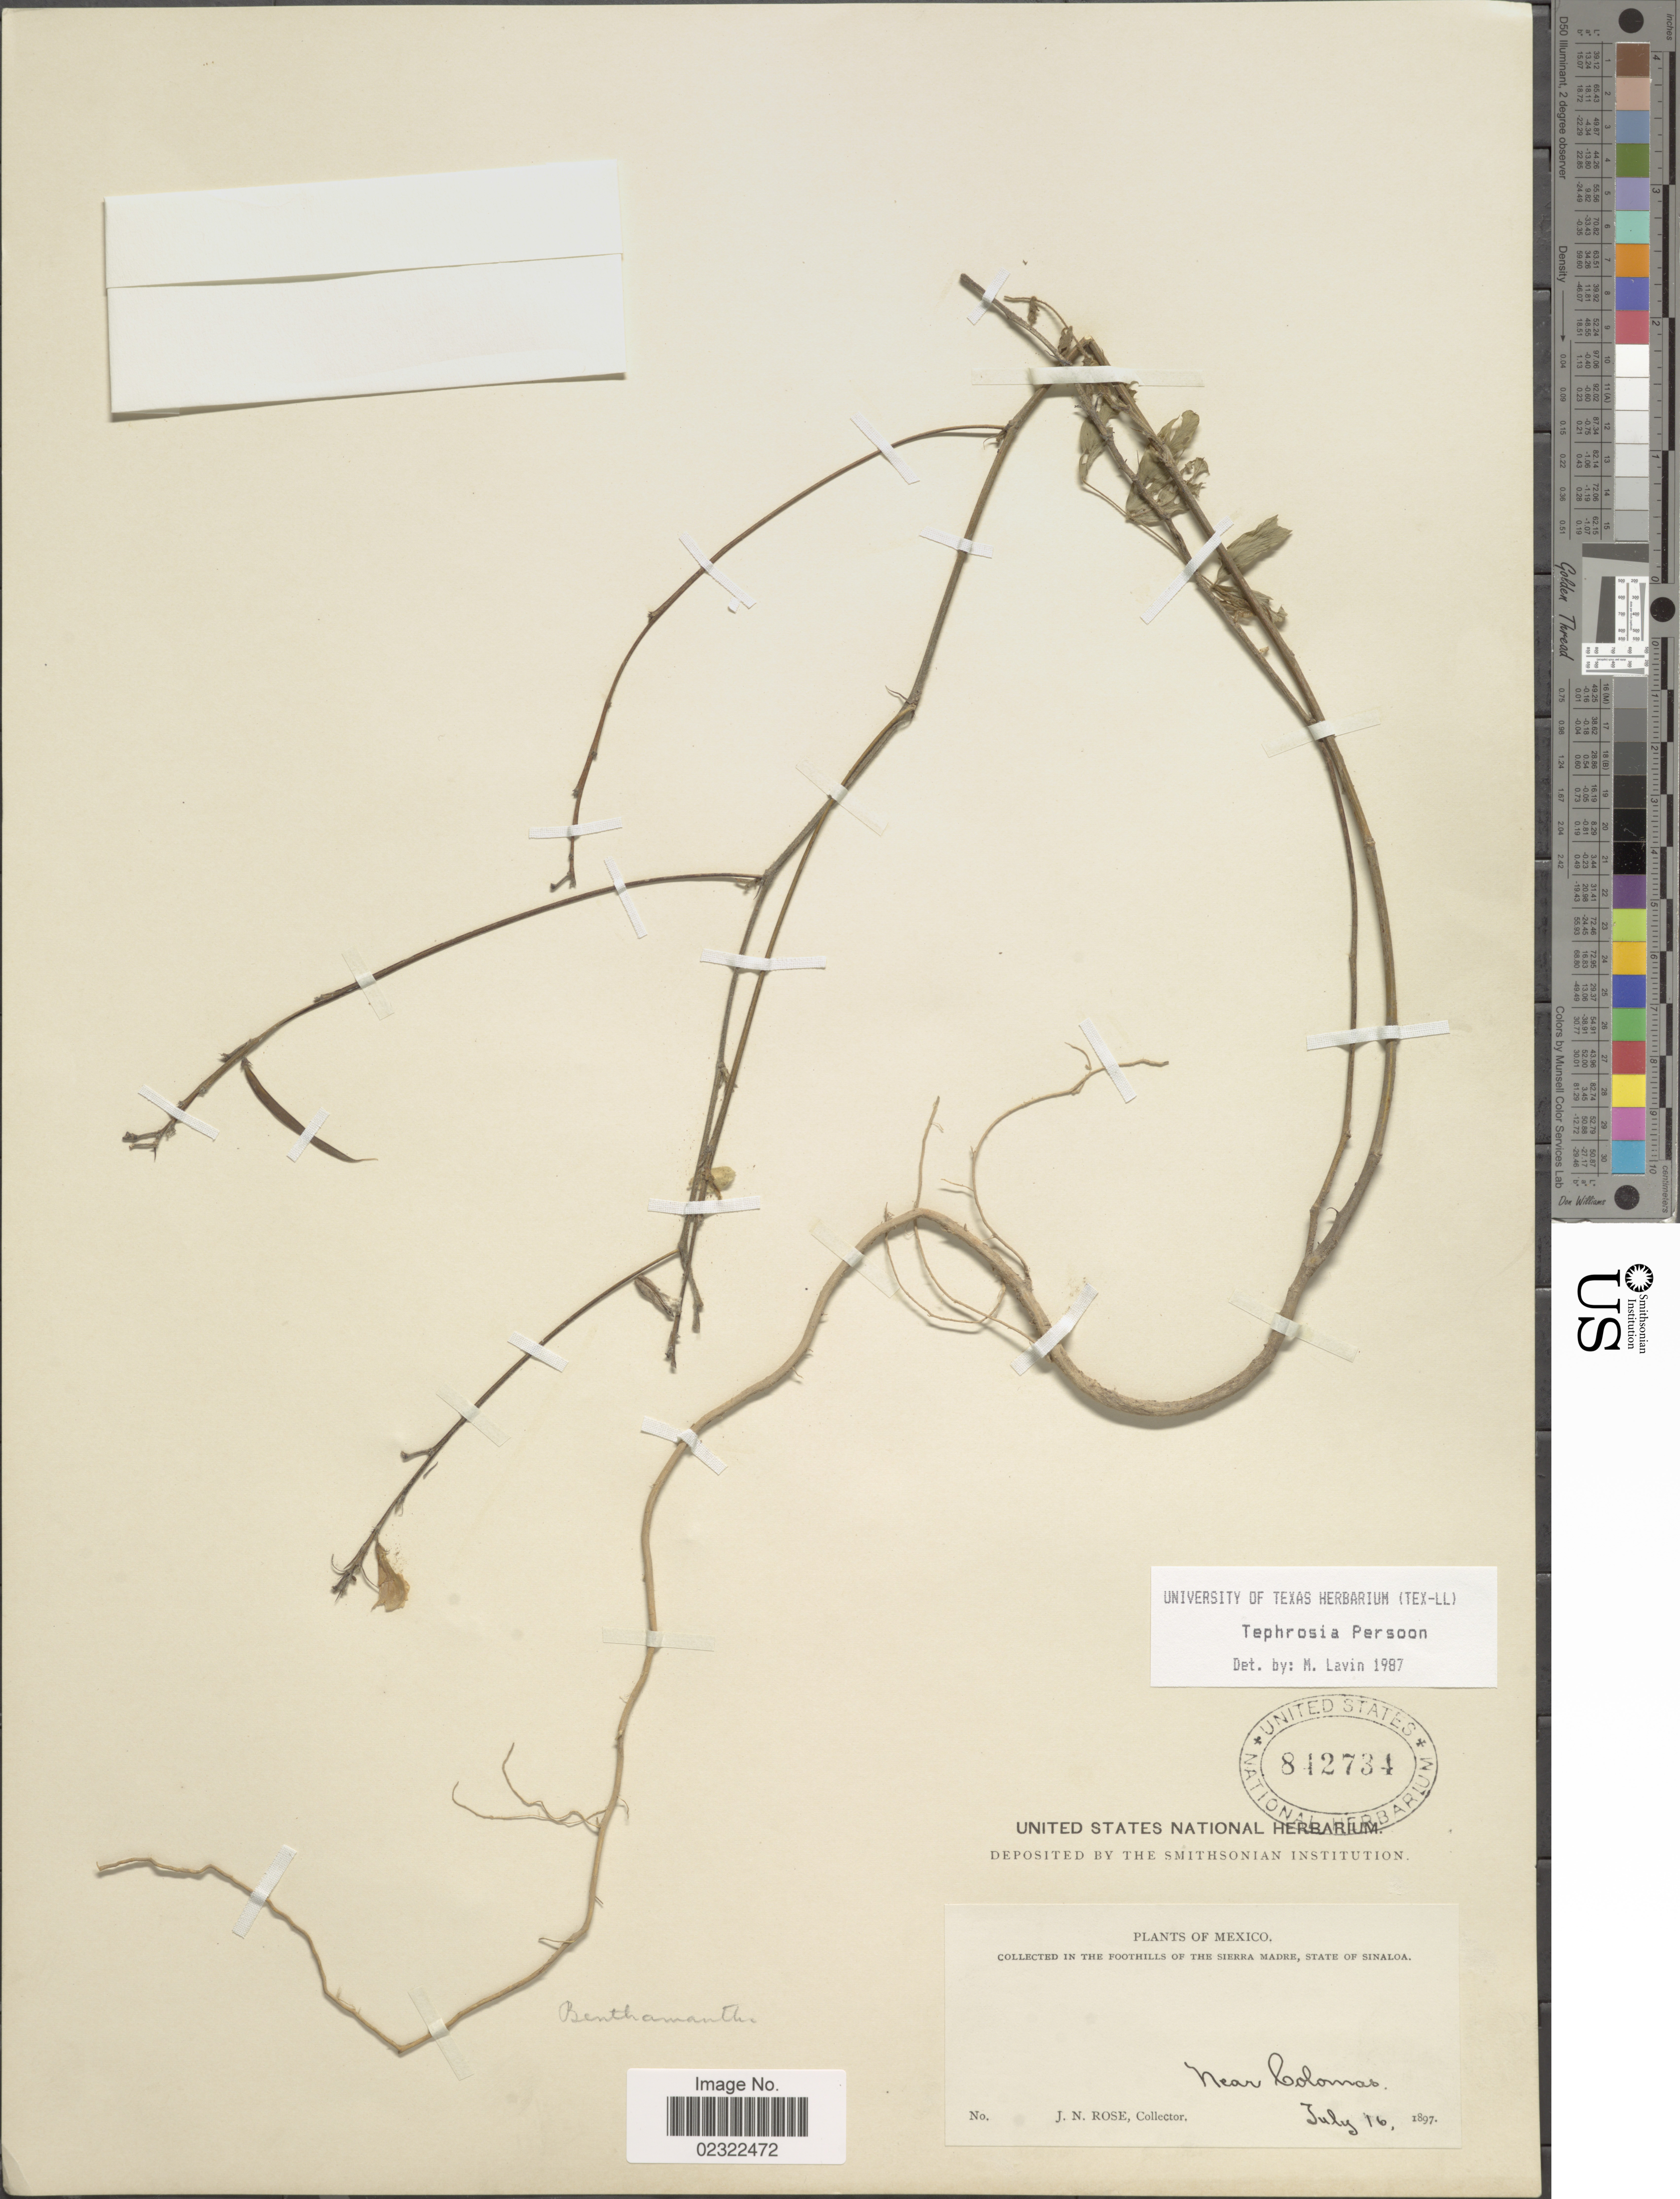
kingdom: Plantae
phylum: Tracheophyta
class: Magnoliopsida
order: Fabales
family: Fabaceae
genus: Tephrosia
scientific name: Tephrosia sp.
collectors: J. N. Rose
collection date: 1897-07-16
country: Mexico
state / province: Sinaloa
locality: Sierra Madre, State of Sinaloa. Near Colomas.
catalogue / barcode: US 842734